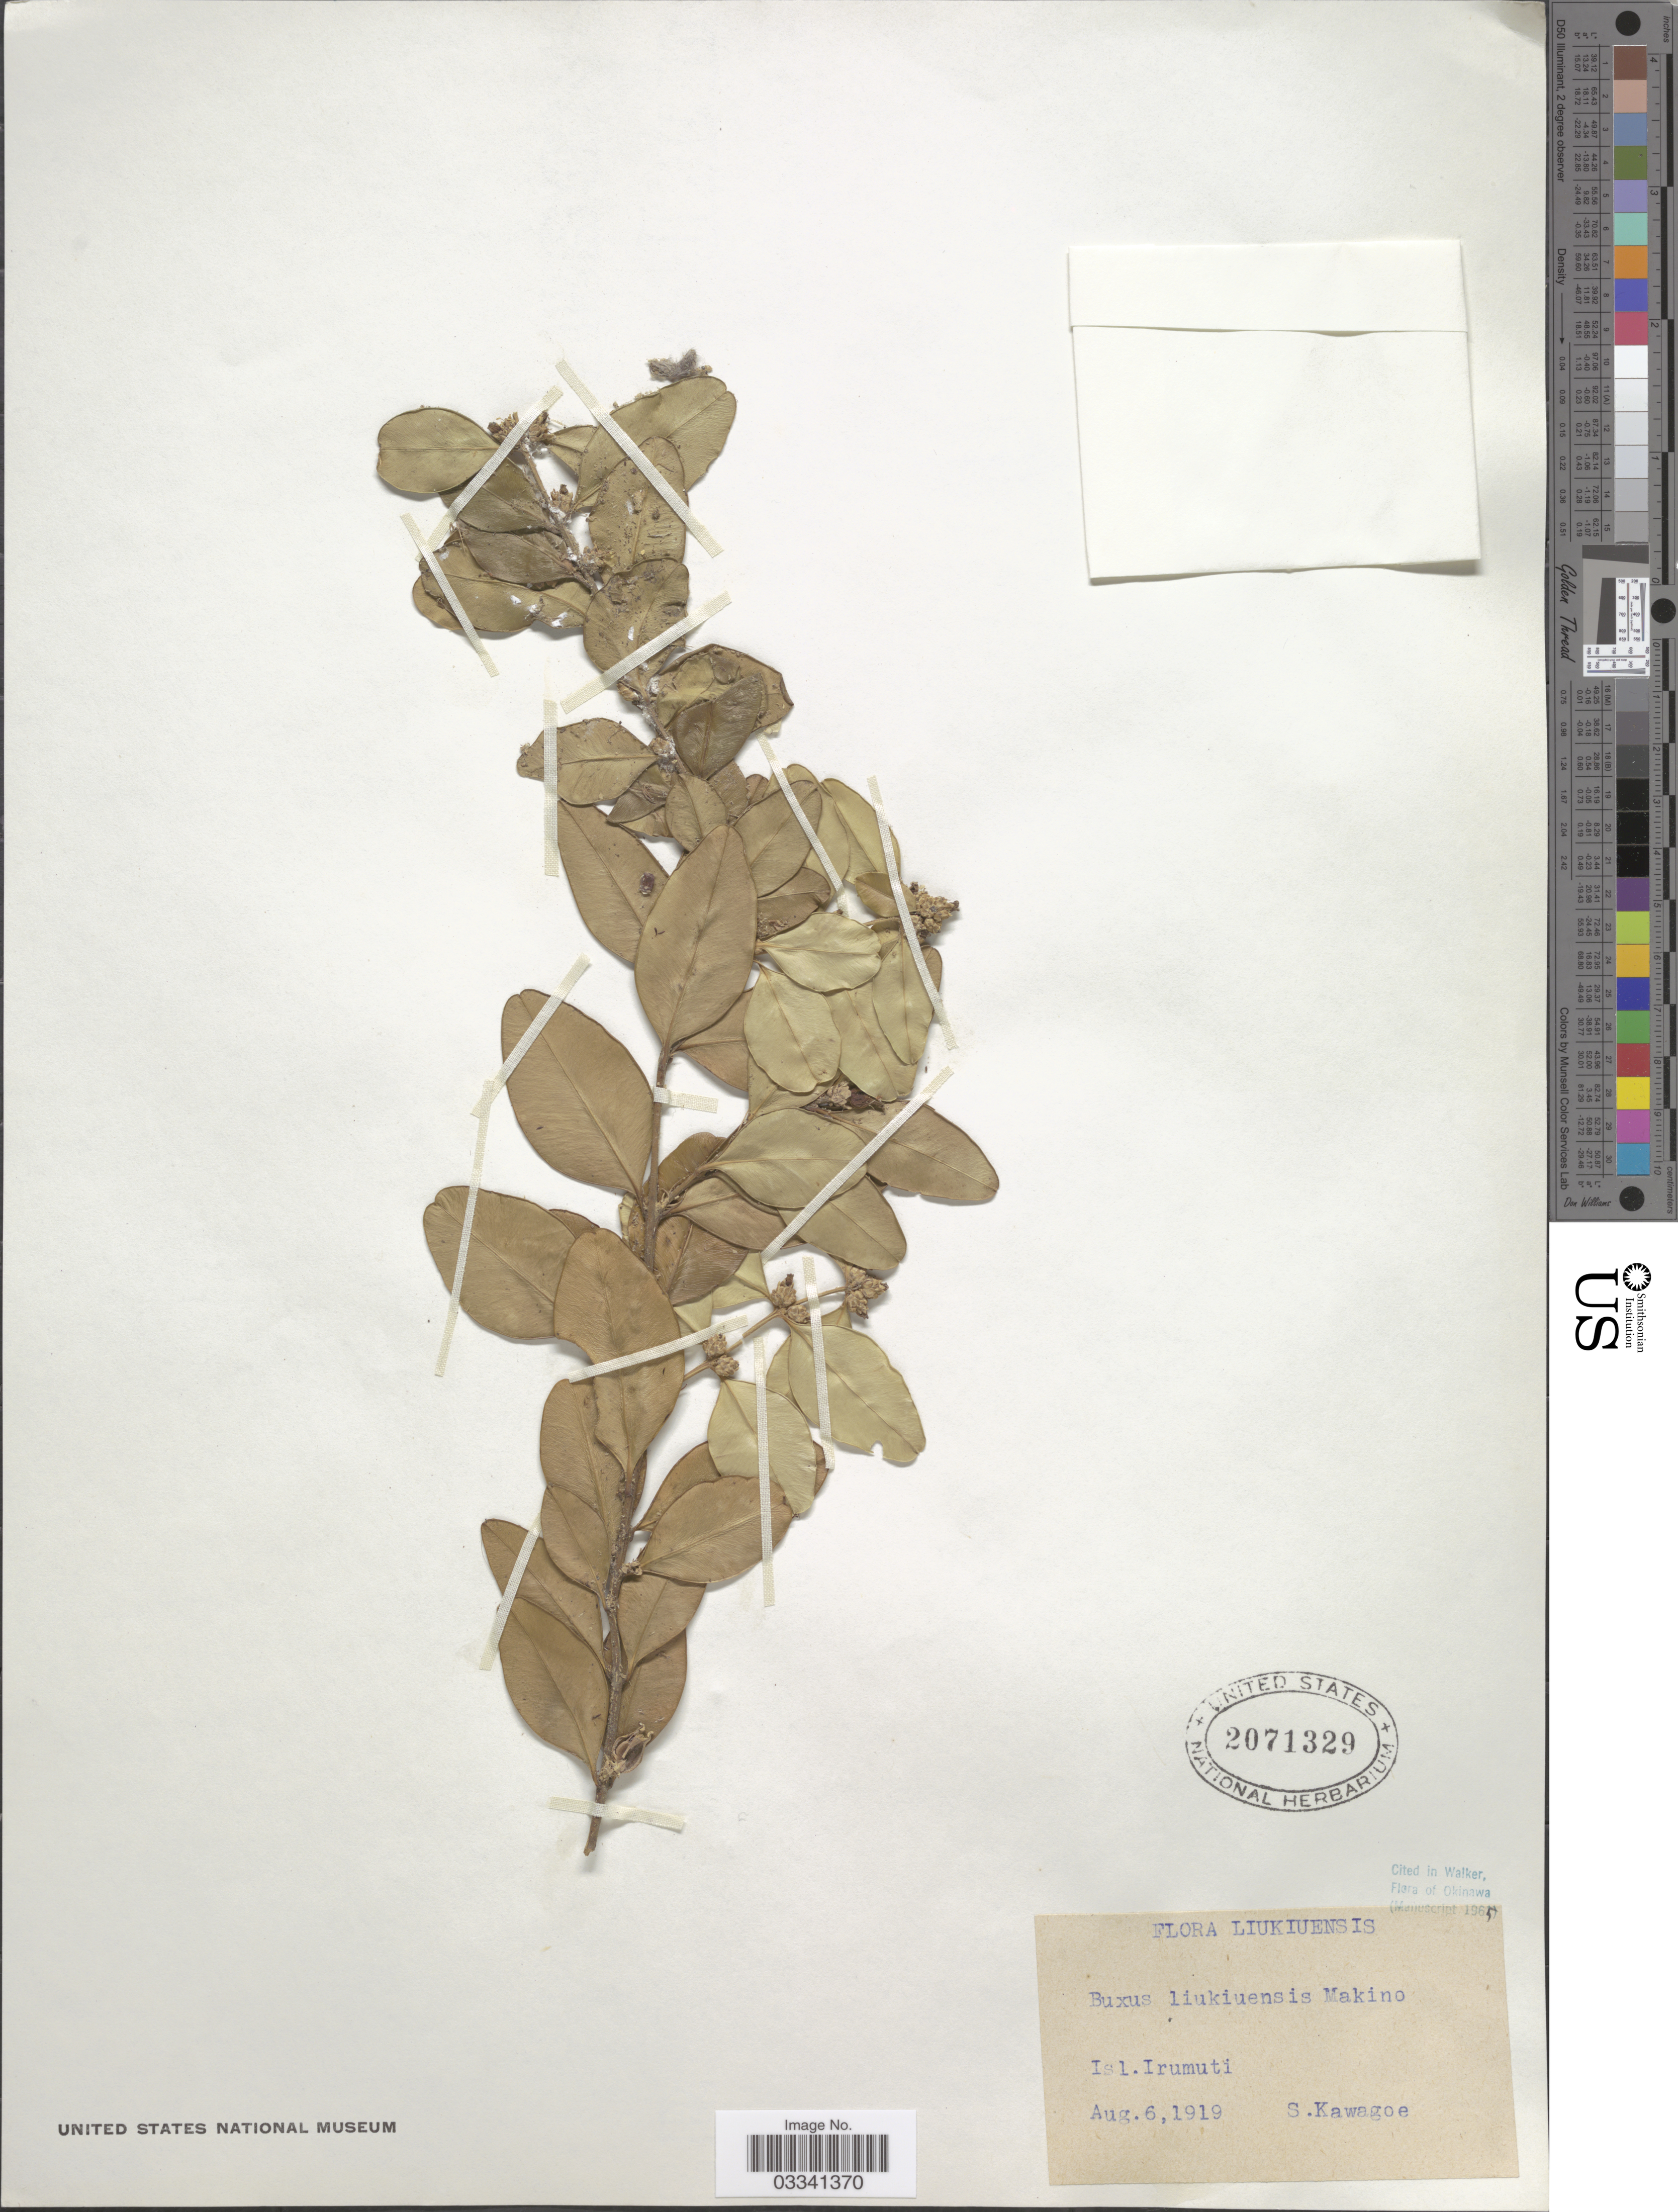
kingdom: Plantae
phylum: Tracheophyta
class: Magnoliopsida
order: Buxales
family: Buxaceae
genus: Buxus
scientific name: Buxus liukiuensis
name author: Makino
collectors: S. Kawagoe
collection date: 1919-08-06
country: Japan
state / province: Okinawa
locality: Liukiuensis. Isl. Irumuti.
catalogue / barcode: US 2071329